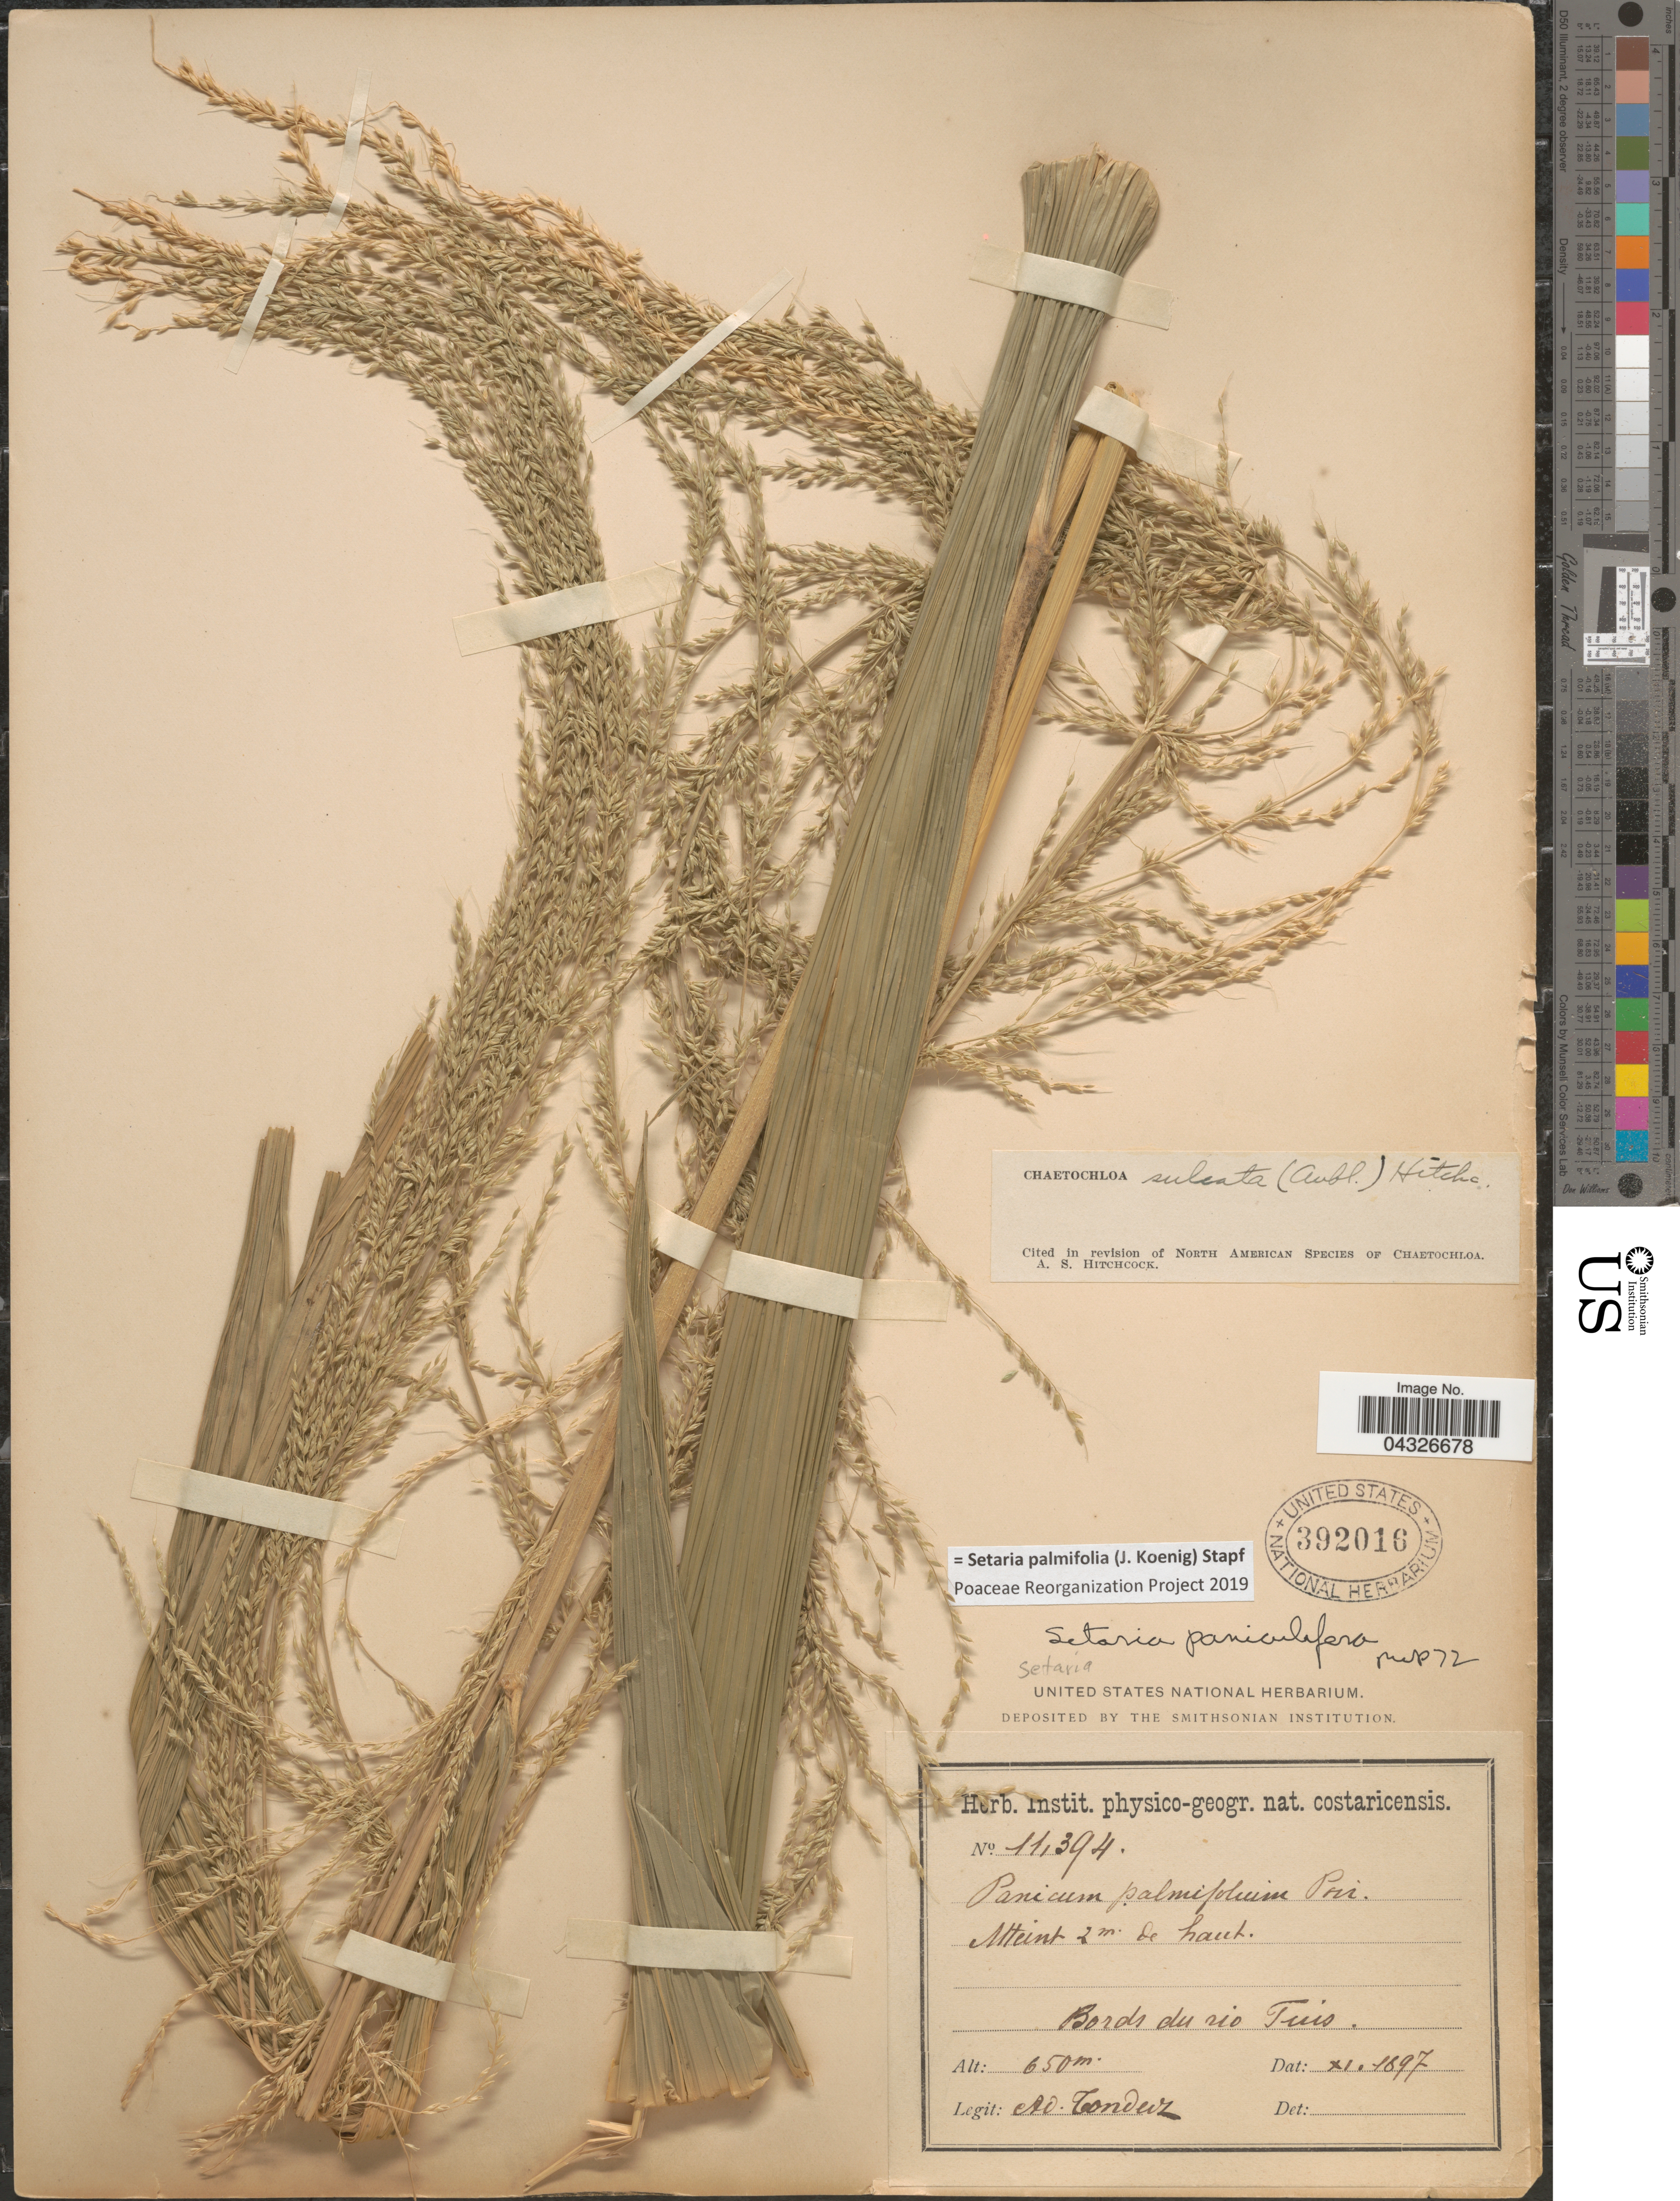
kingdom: Plantae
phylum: Tracheophyta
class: Liliopsida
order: Poales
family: Poaceae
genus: Setaria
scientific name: Setaria palmifolia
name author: (J. Koenig) Stapf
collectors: A. Tonduz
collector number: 11394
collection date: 1897-11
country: Costa Rica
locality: Bords du rio Tuis.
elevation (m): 650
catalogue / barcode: US 392016